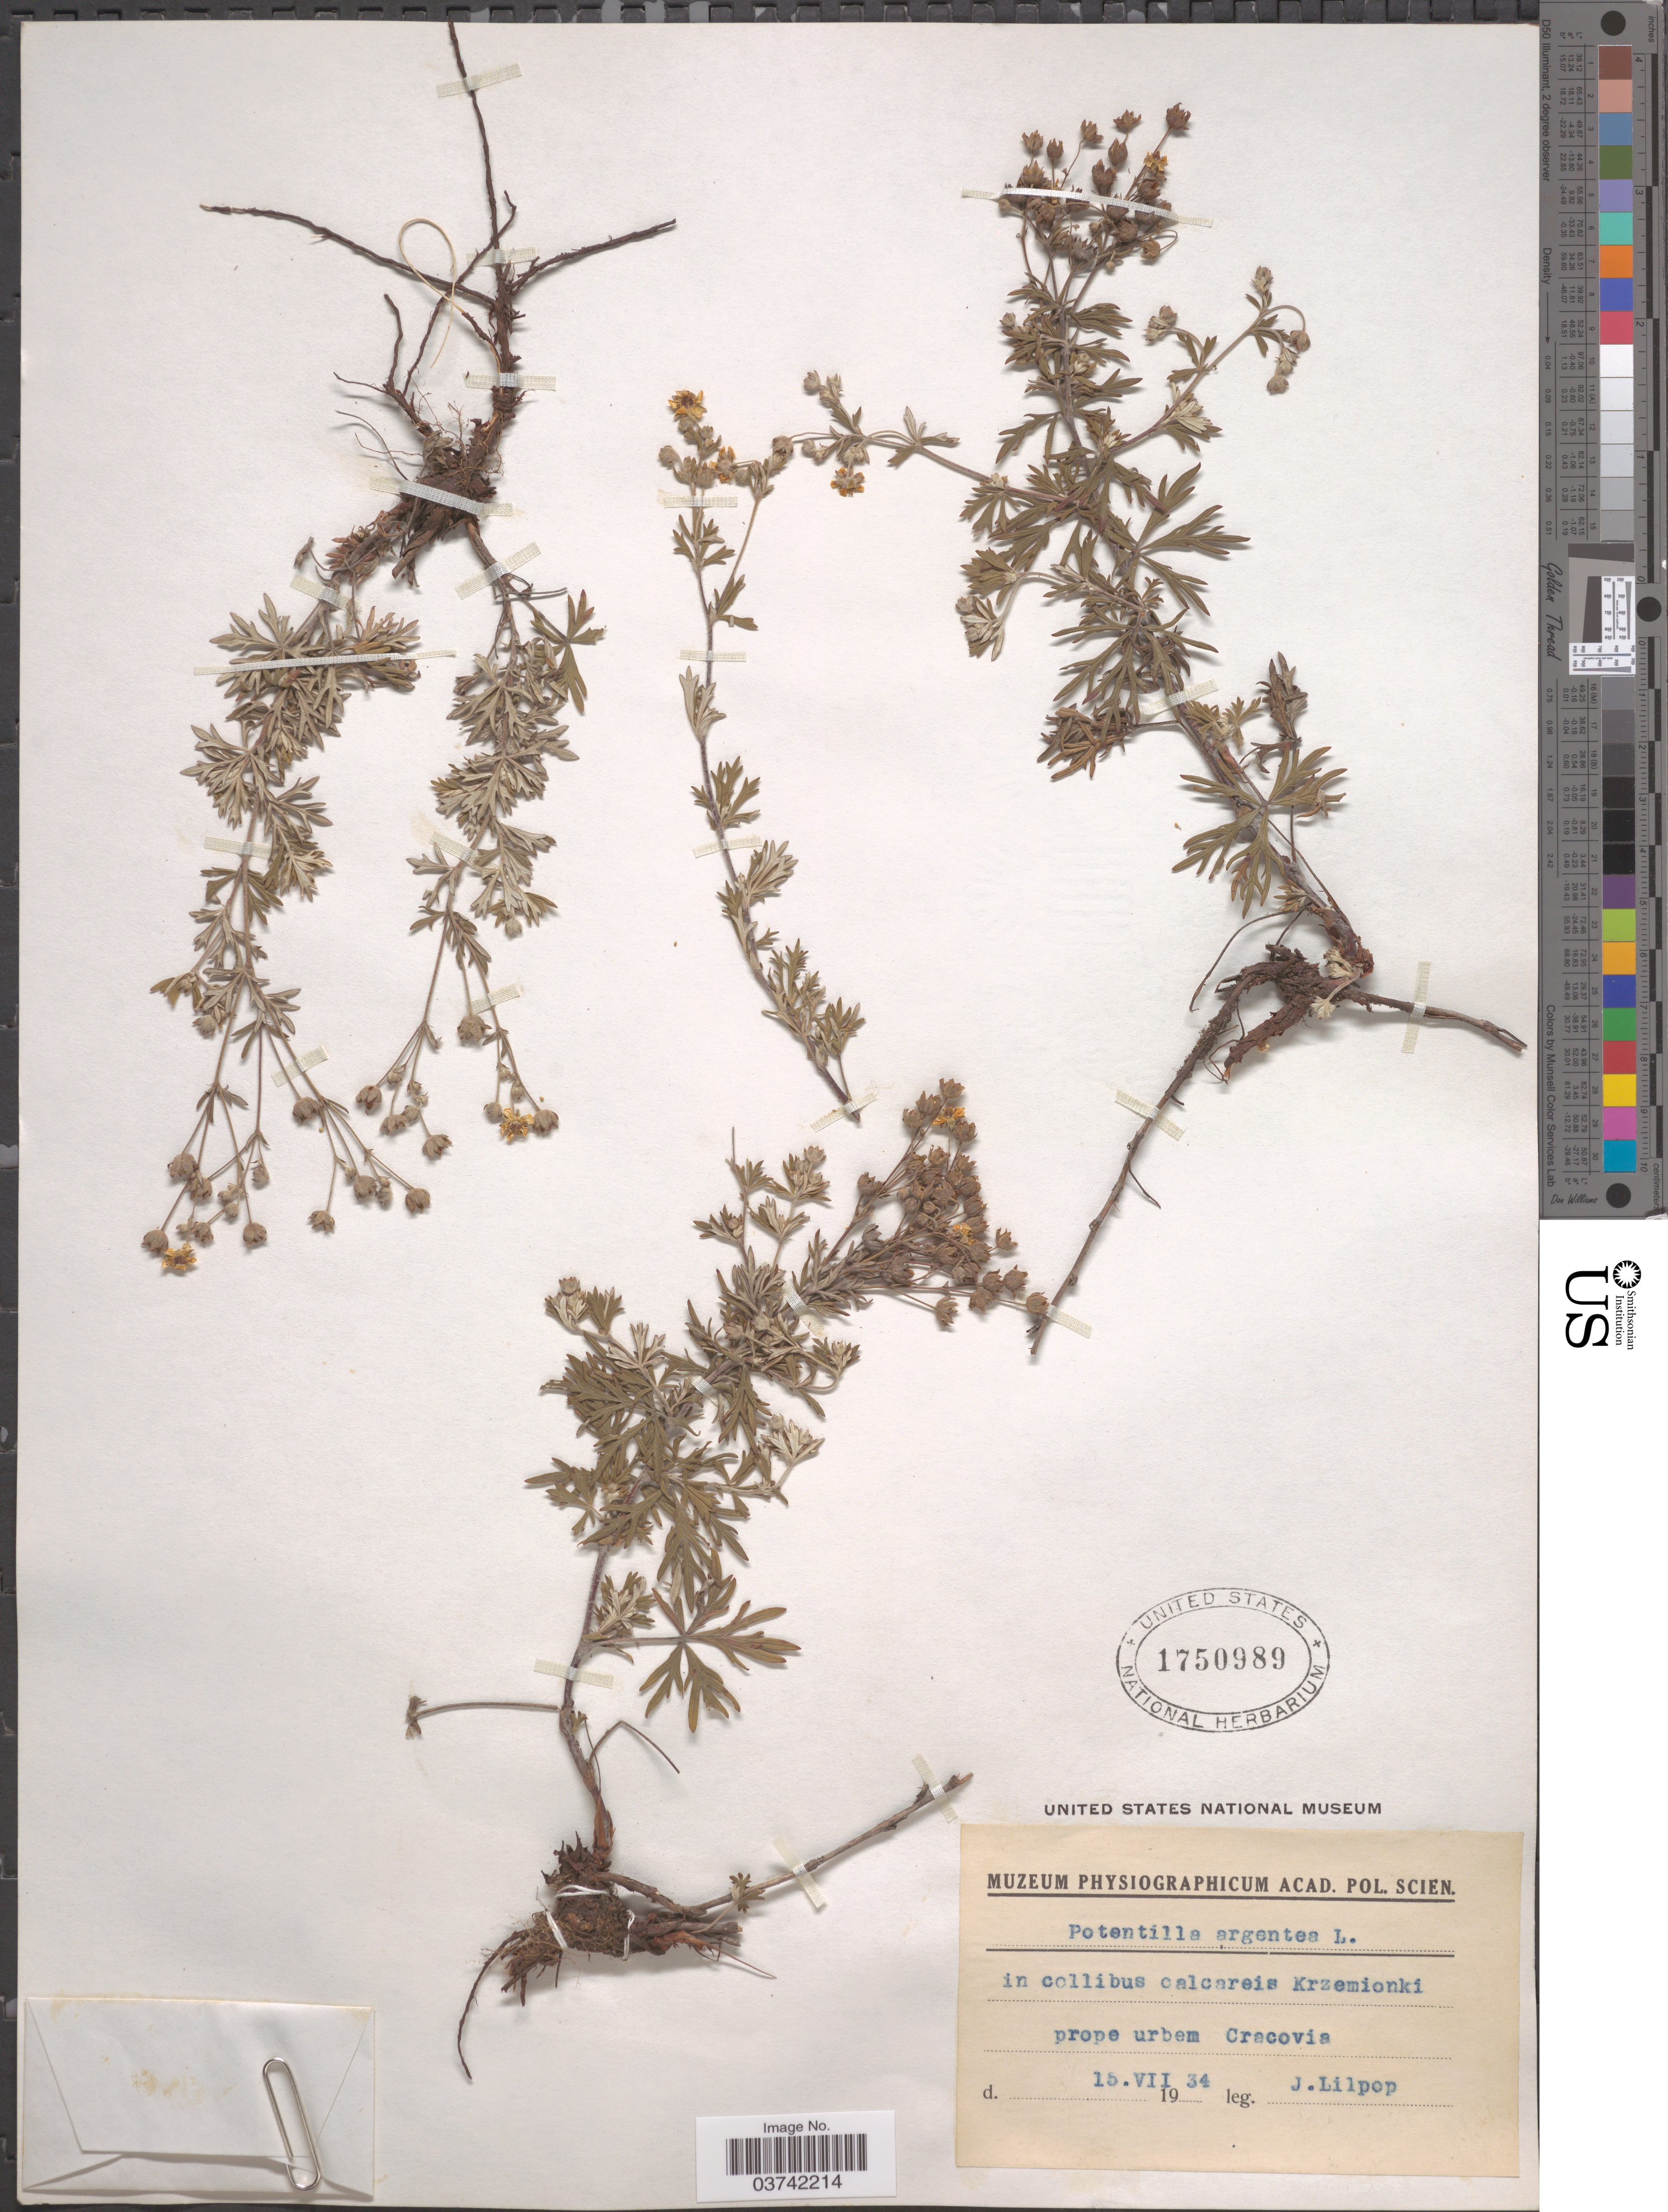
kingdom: Plantae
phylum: Tracheophyta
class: Magnoliopsida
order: Rosales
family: Rosaceae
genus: Potentilla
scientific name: Potentilla argentea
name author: L.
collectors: J. Lilpop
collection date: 1934-07-15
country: Poland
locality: Prope urbem Cracovia.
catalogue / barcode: US 1750989